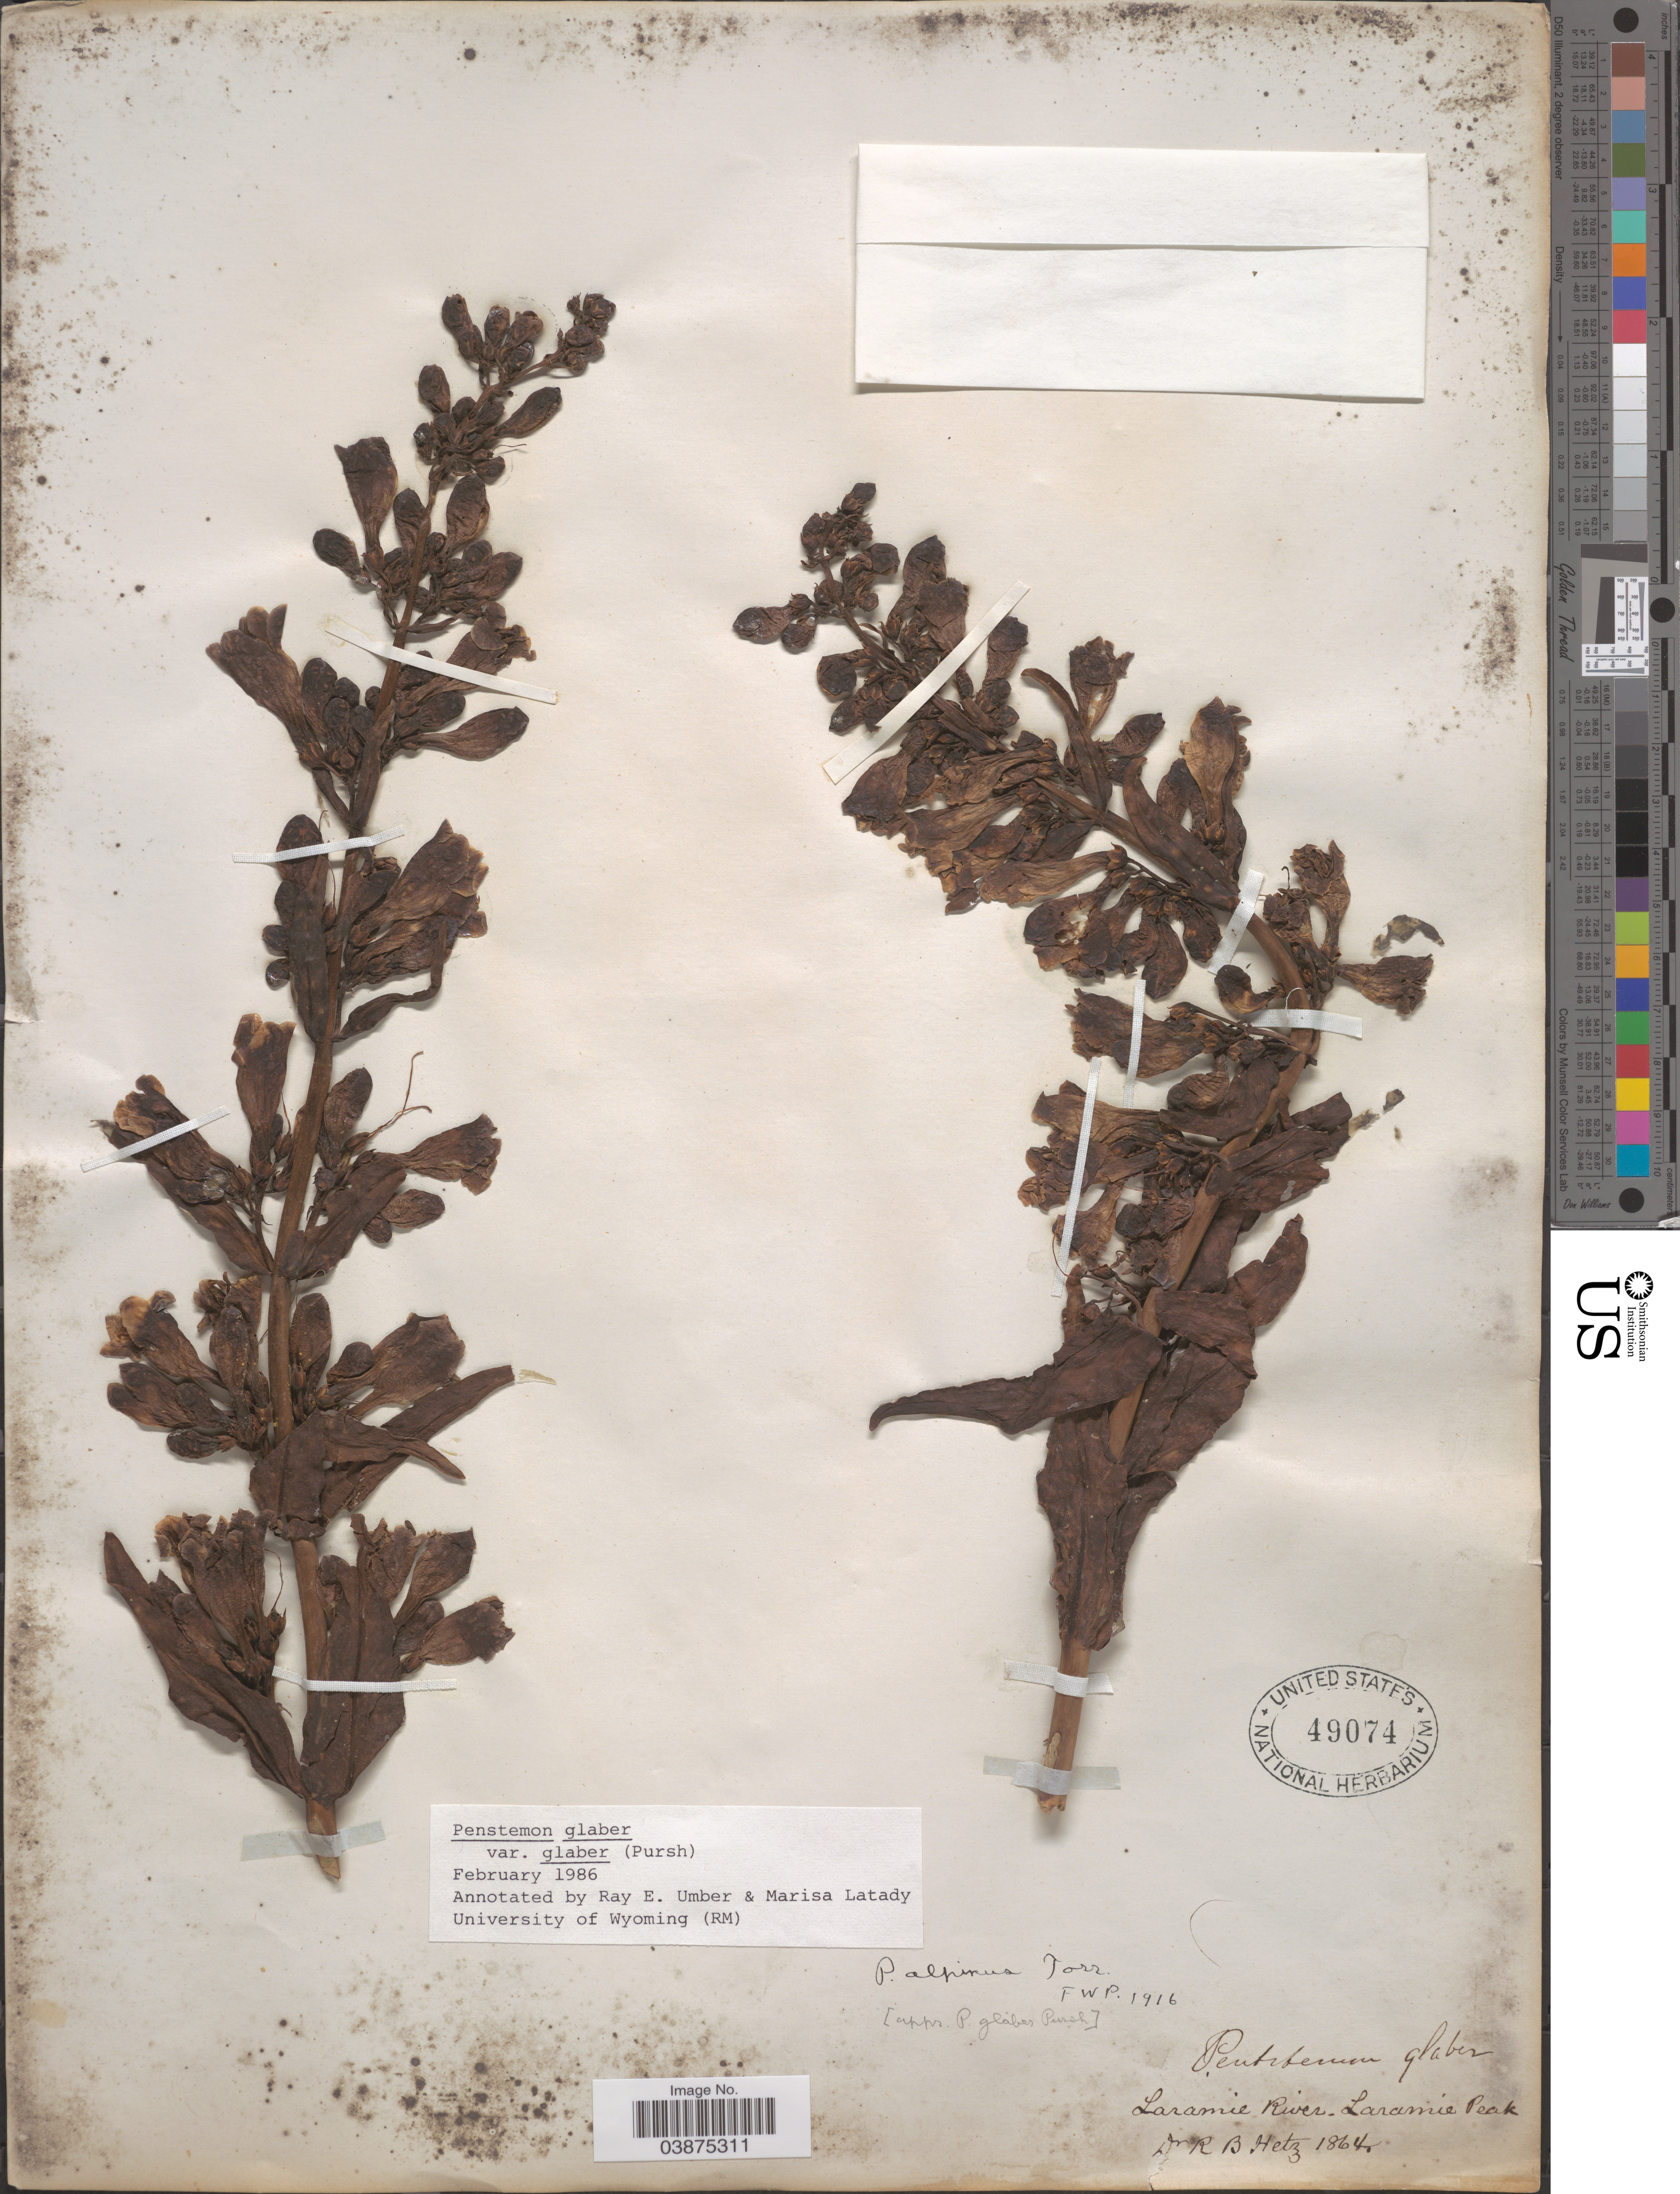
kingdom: Plantae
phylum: Tracheophyta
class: Magnoliopsida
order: Lamiales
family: Plantaginaceae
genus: Penstemon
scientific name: Penstemon glaber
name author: Pursh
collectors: R. Hetz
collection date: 1864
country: United States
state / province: Wyoming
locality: Laramie River, Laramie Peak.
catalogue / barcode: US 49074